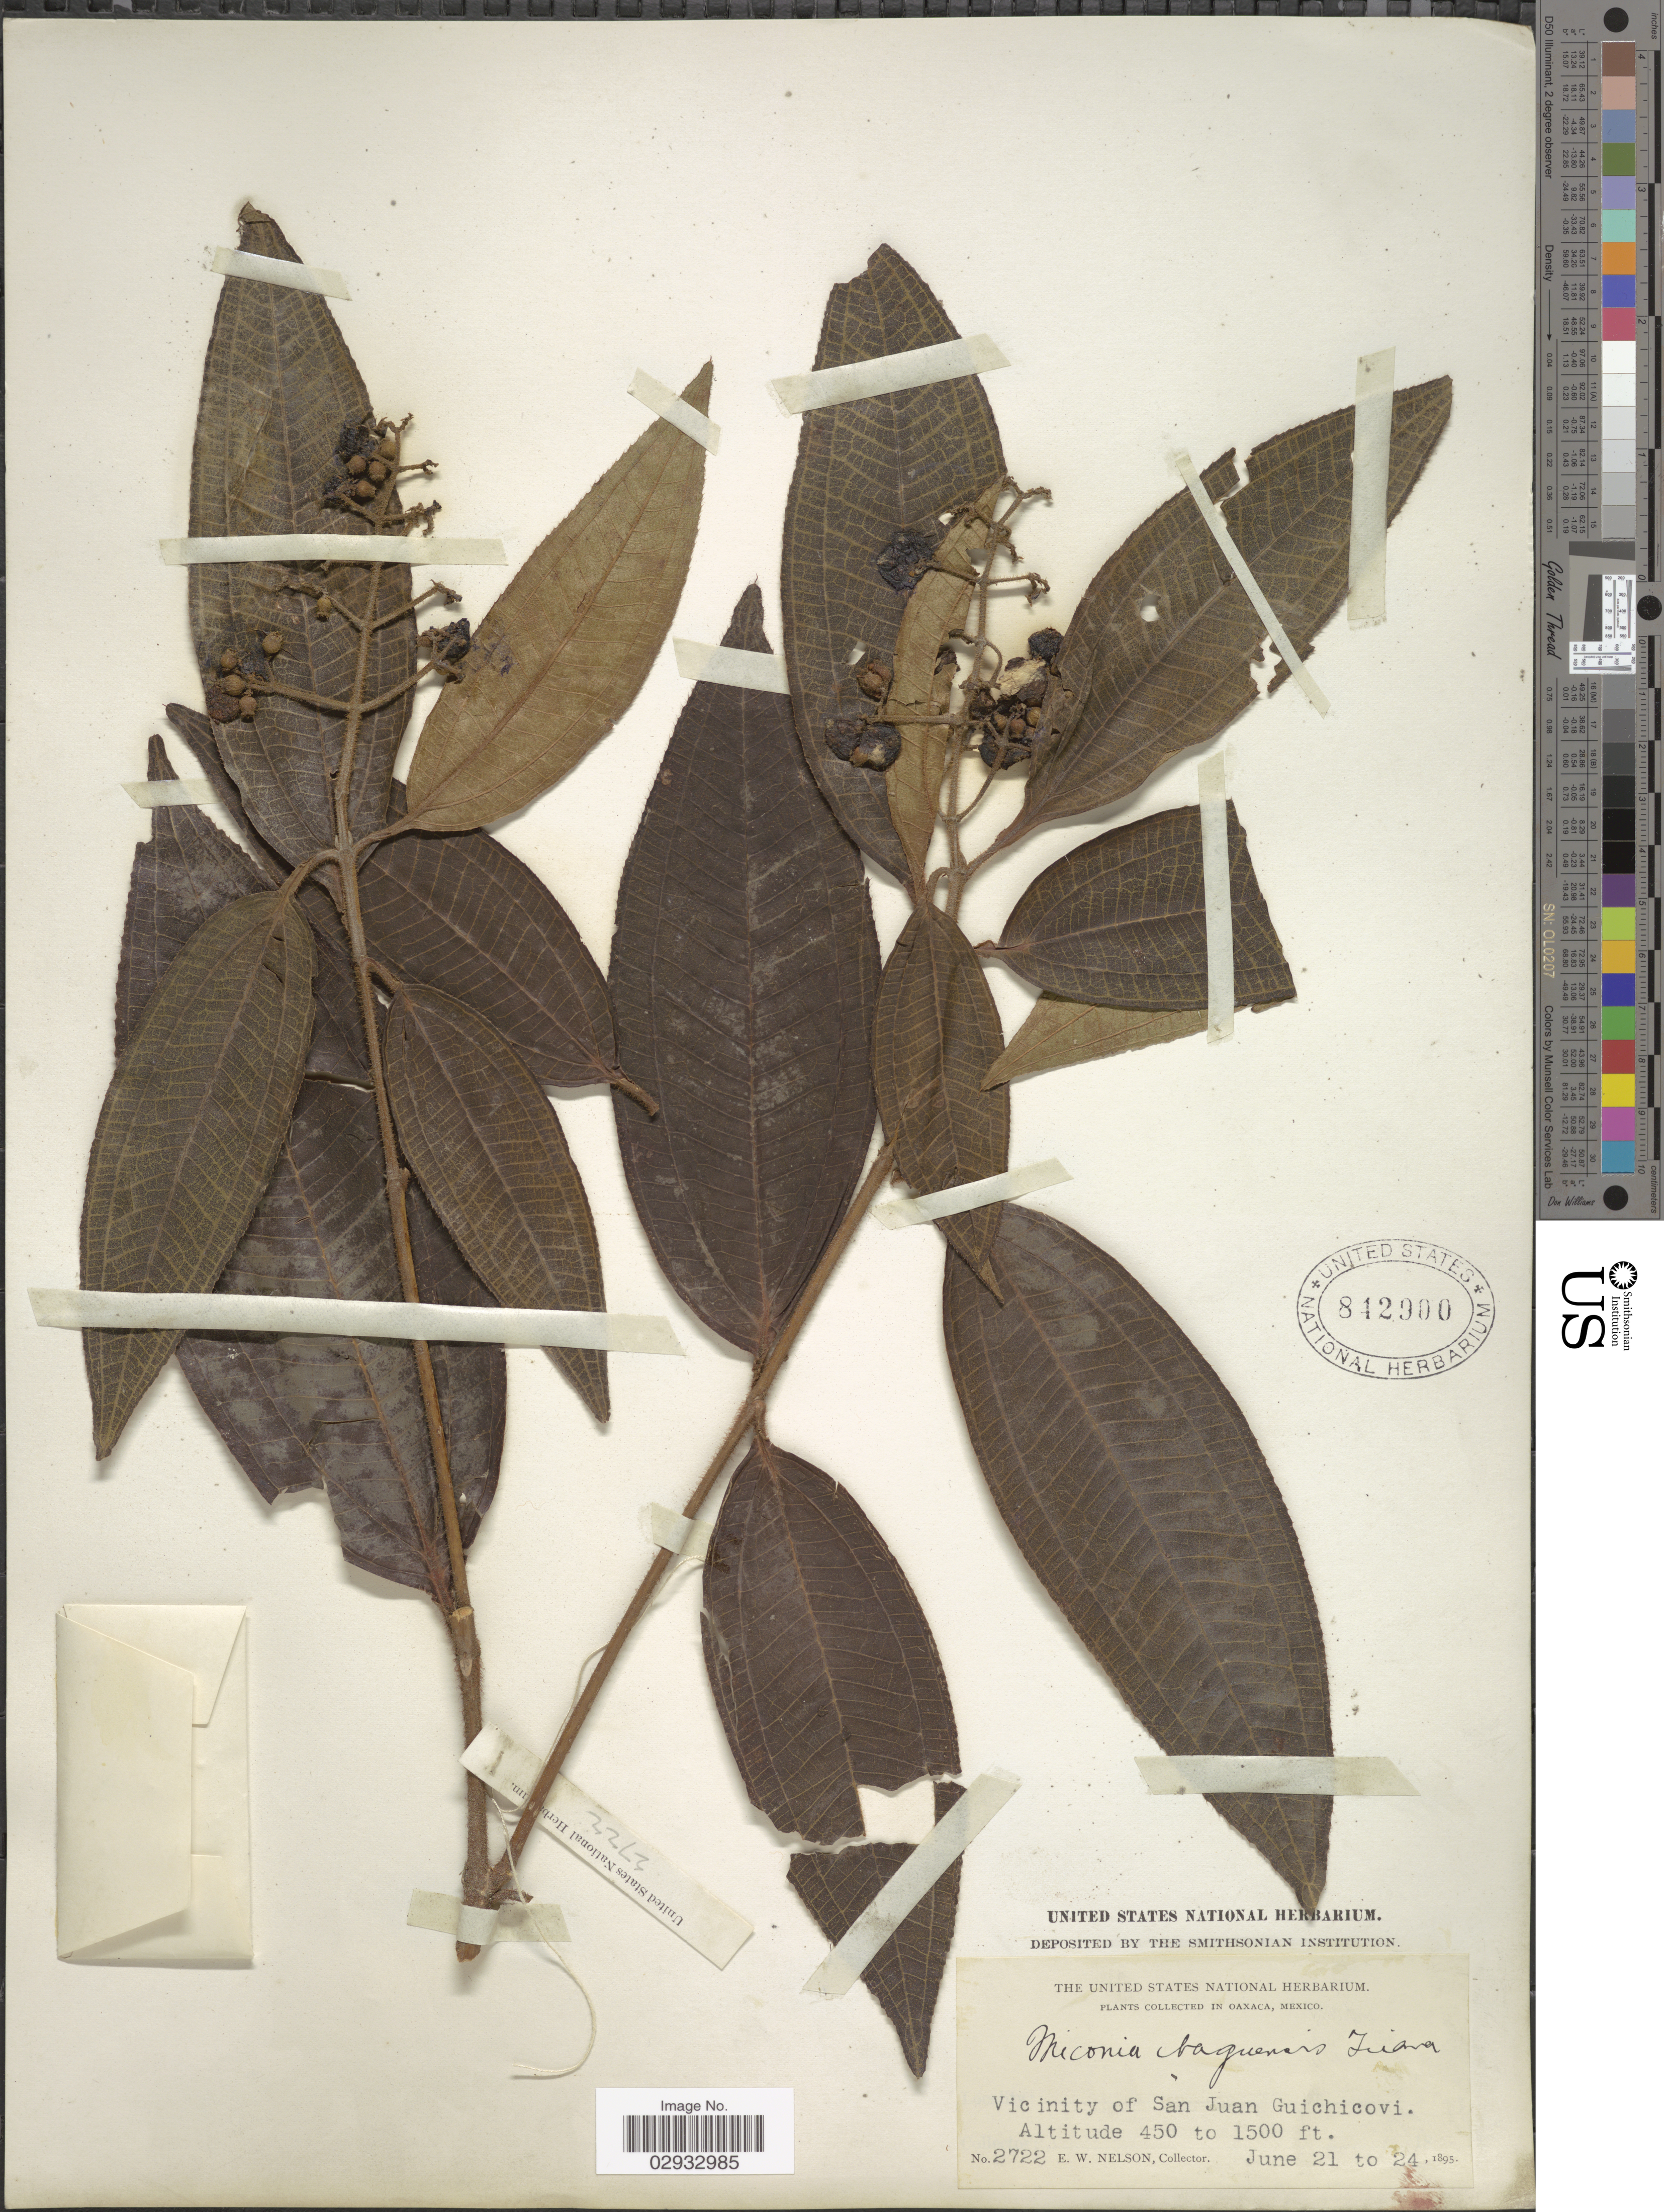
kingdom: Plantae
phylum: Tracheophyta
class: Magnoliopsida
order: Myrtales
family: Melastomataceae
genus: Miconia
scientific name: Miconia ibaguensis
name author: (Bonpl.) Triana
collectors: E. W. Nelson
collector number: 2722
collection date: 1895-06-21/1895-06-24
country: Mexico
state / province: Oaxaca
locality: Vicinity of San Juan Guichicovi.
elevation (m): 137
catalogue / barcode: US 842900